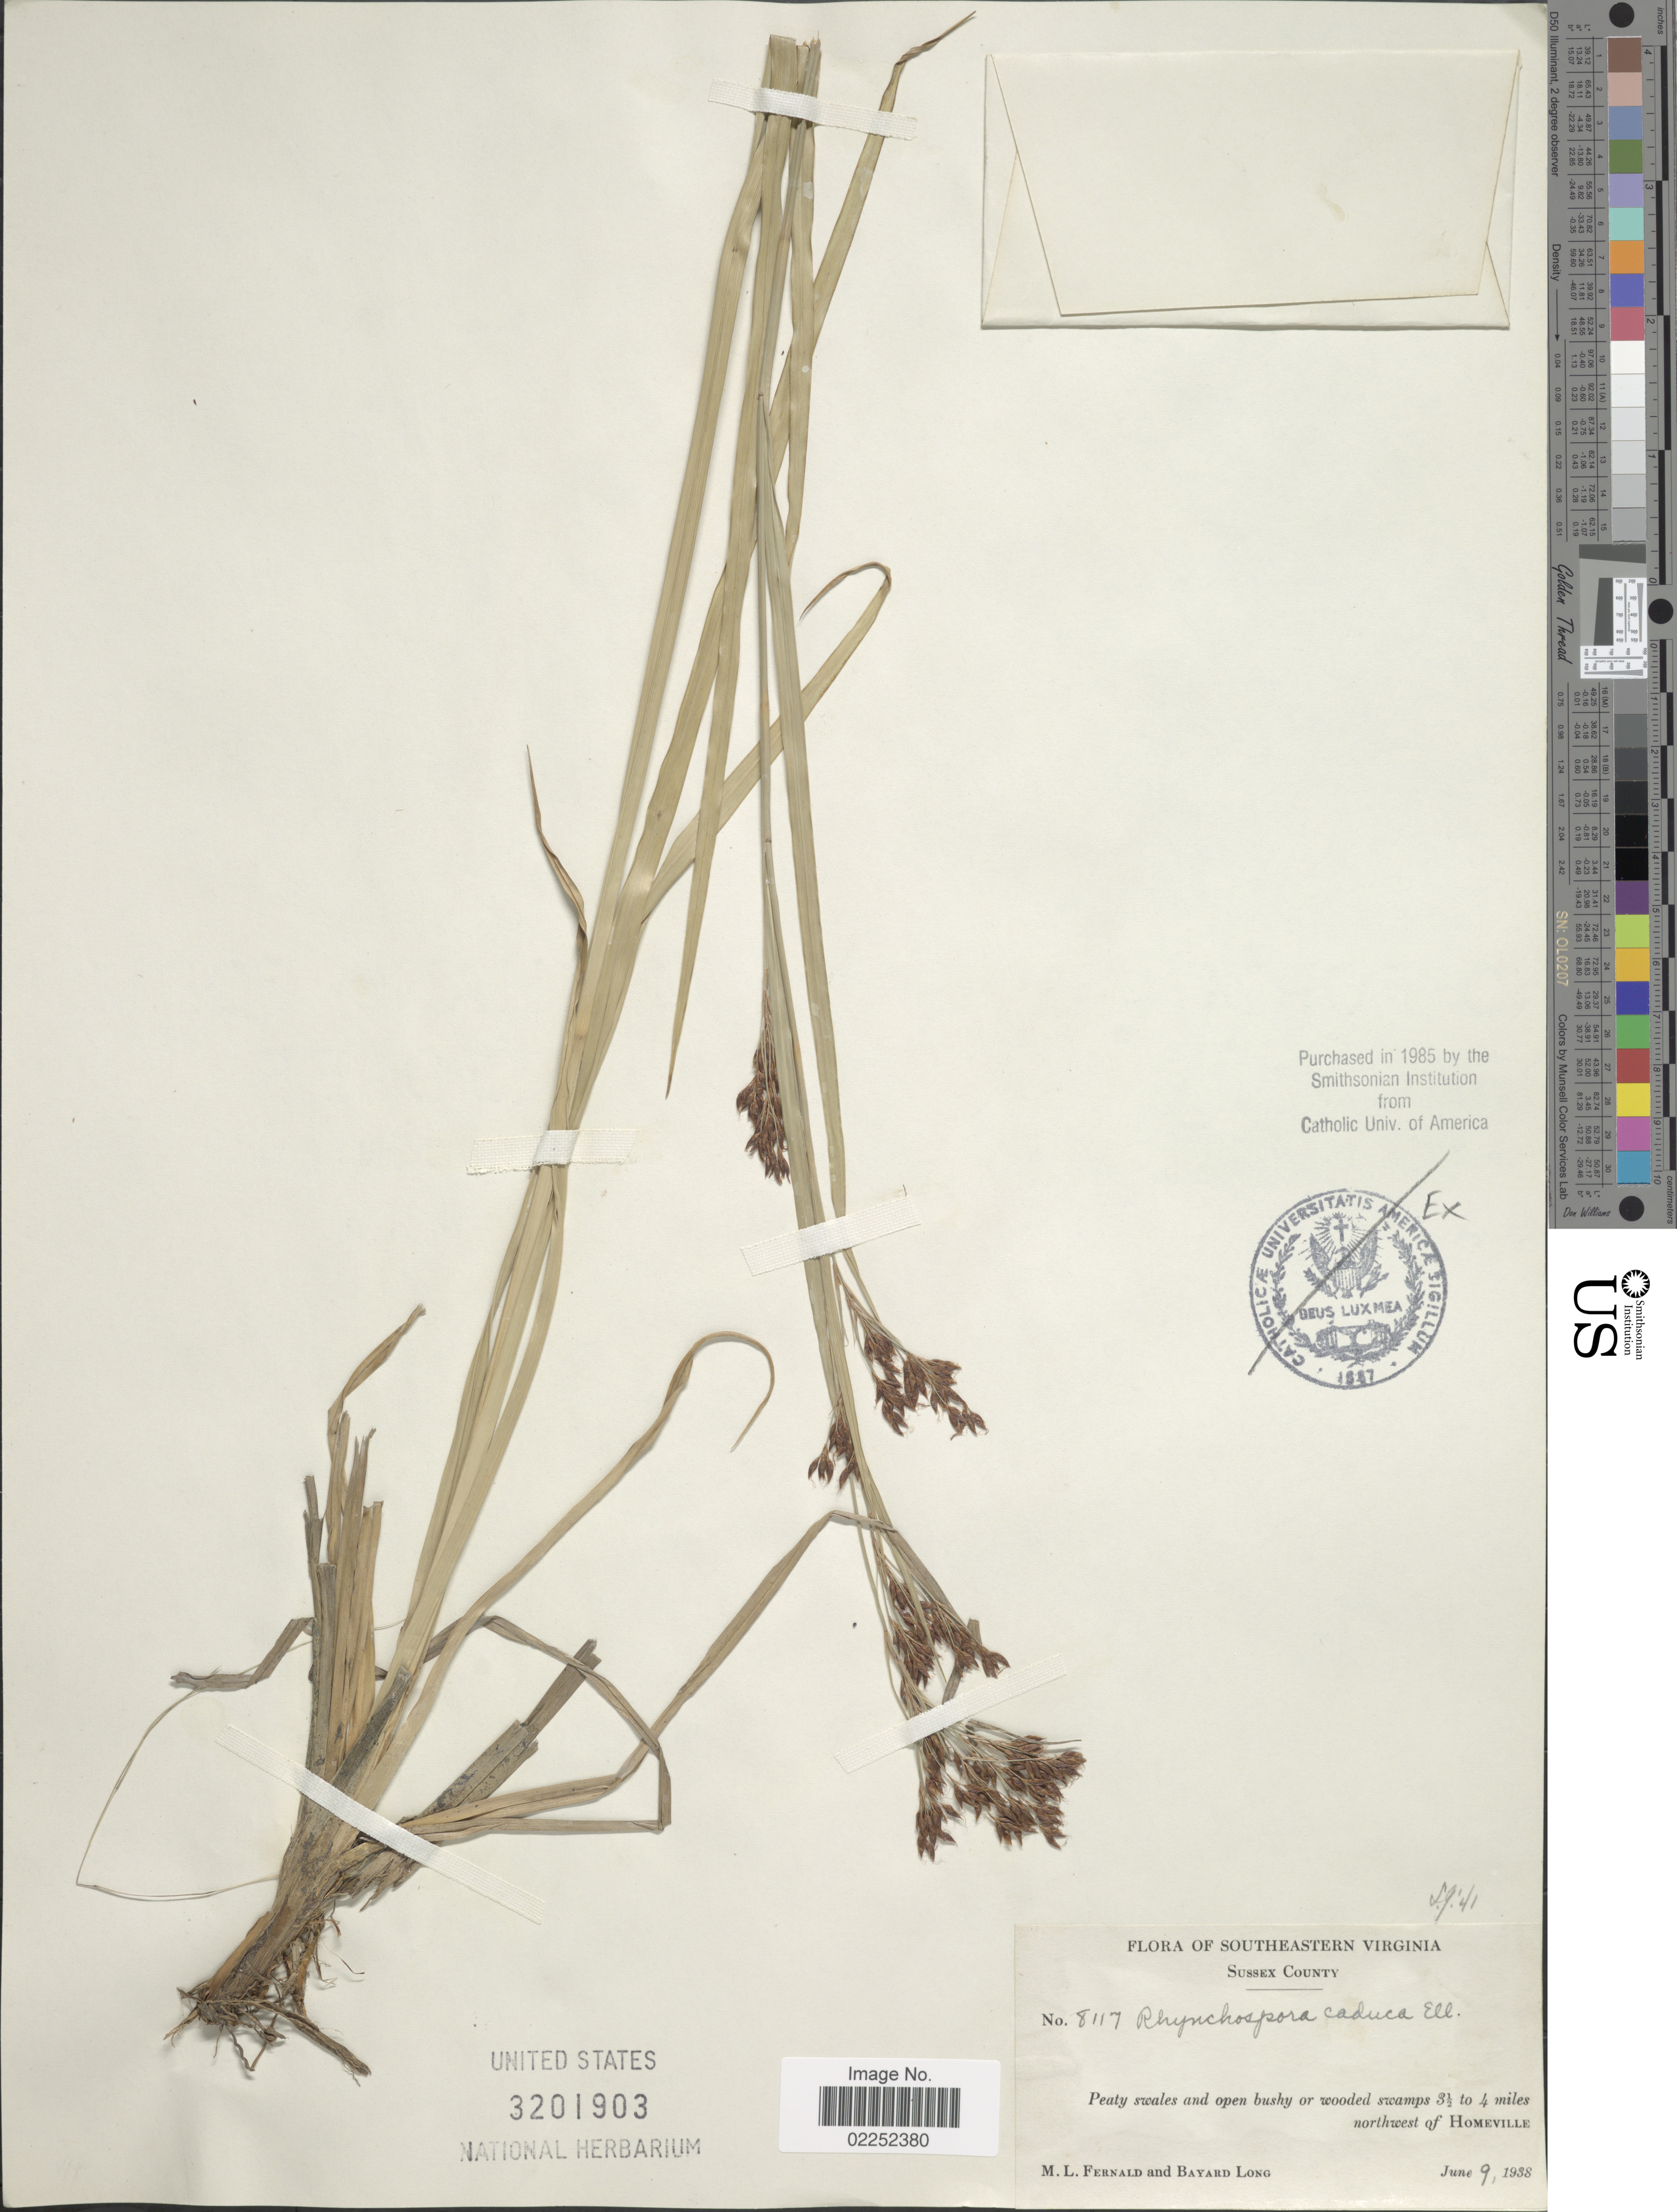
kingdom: Plantae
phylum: Tracheophyta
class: Liliopsida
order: Poales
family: Cyperaceae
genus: Rhynchospora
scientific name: Rhynchospora caduca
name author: Elliott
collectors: M. L. Fernald & B. Long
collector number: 8117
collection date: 1938-06-09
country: United States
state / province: Virginia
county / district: Sussex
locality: Southeastern Virginia, Sussex County, Peaty swales and open bushy or wooded swamps 3½ to 4 miles northwest of Homeville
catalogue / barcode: US 3201903